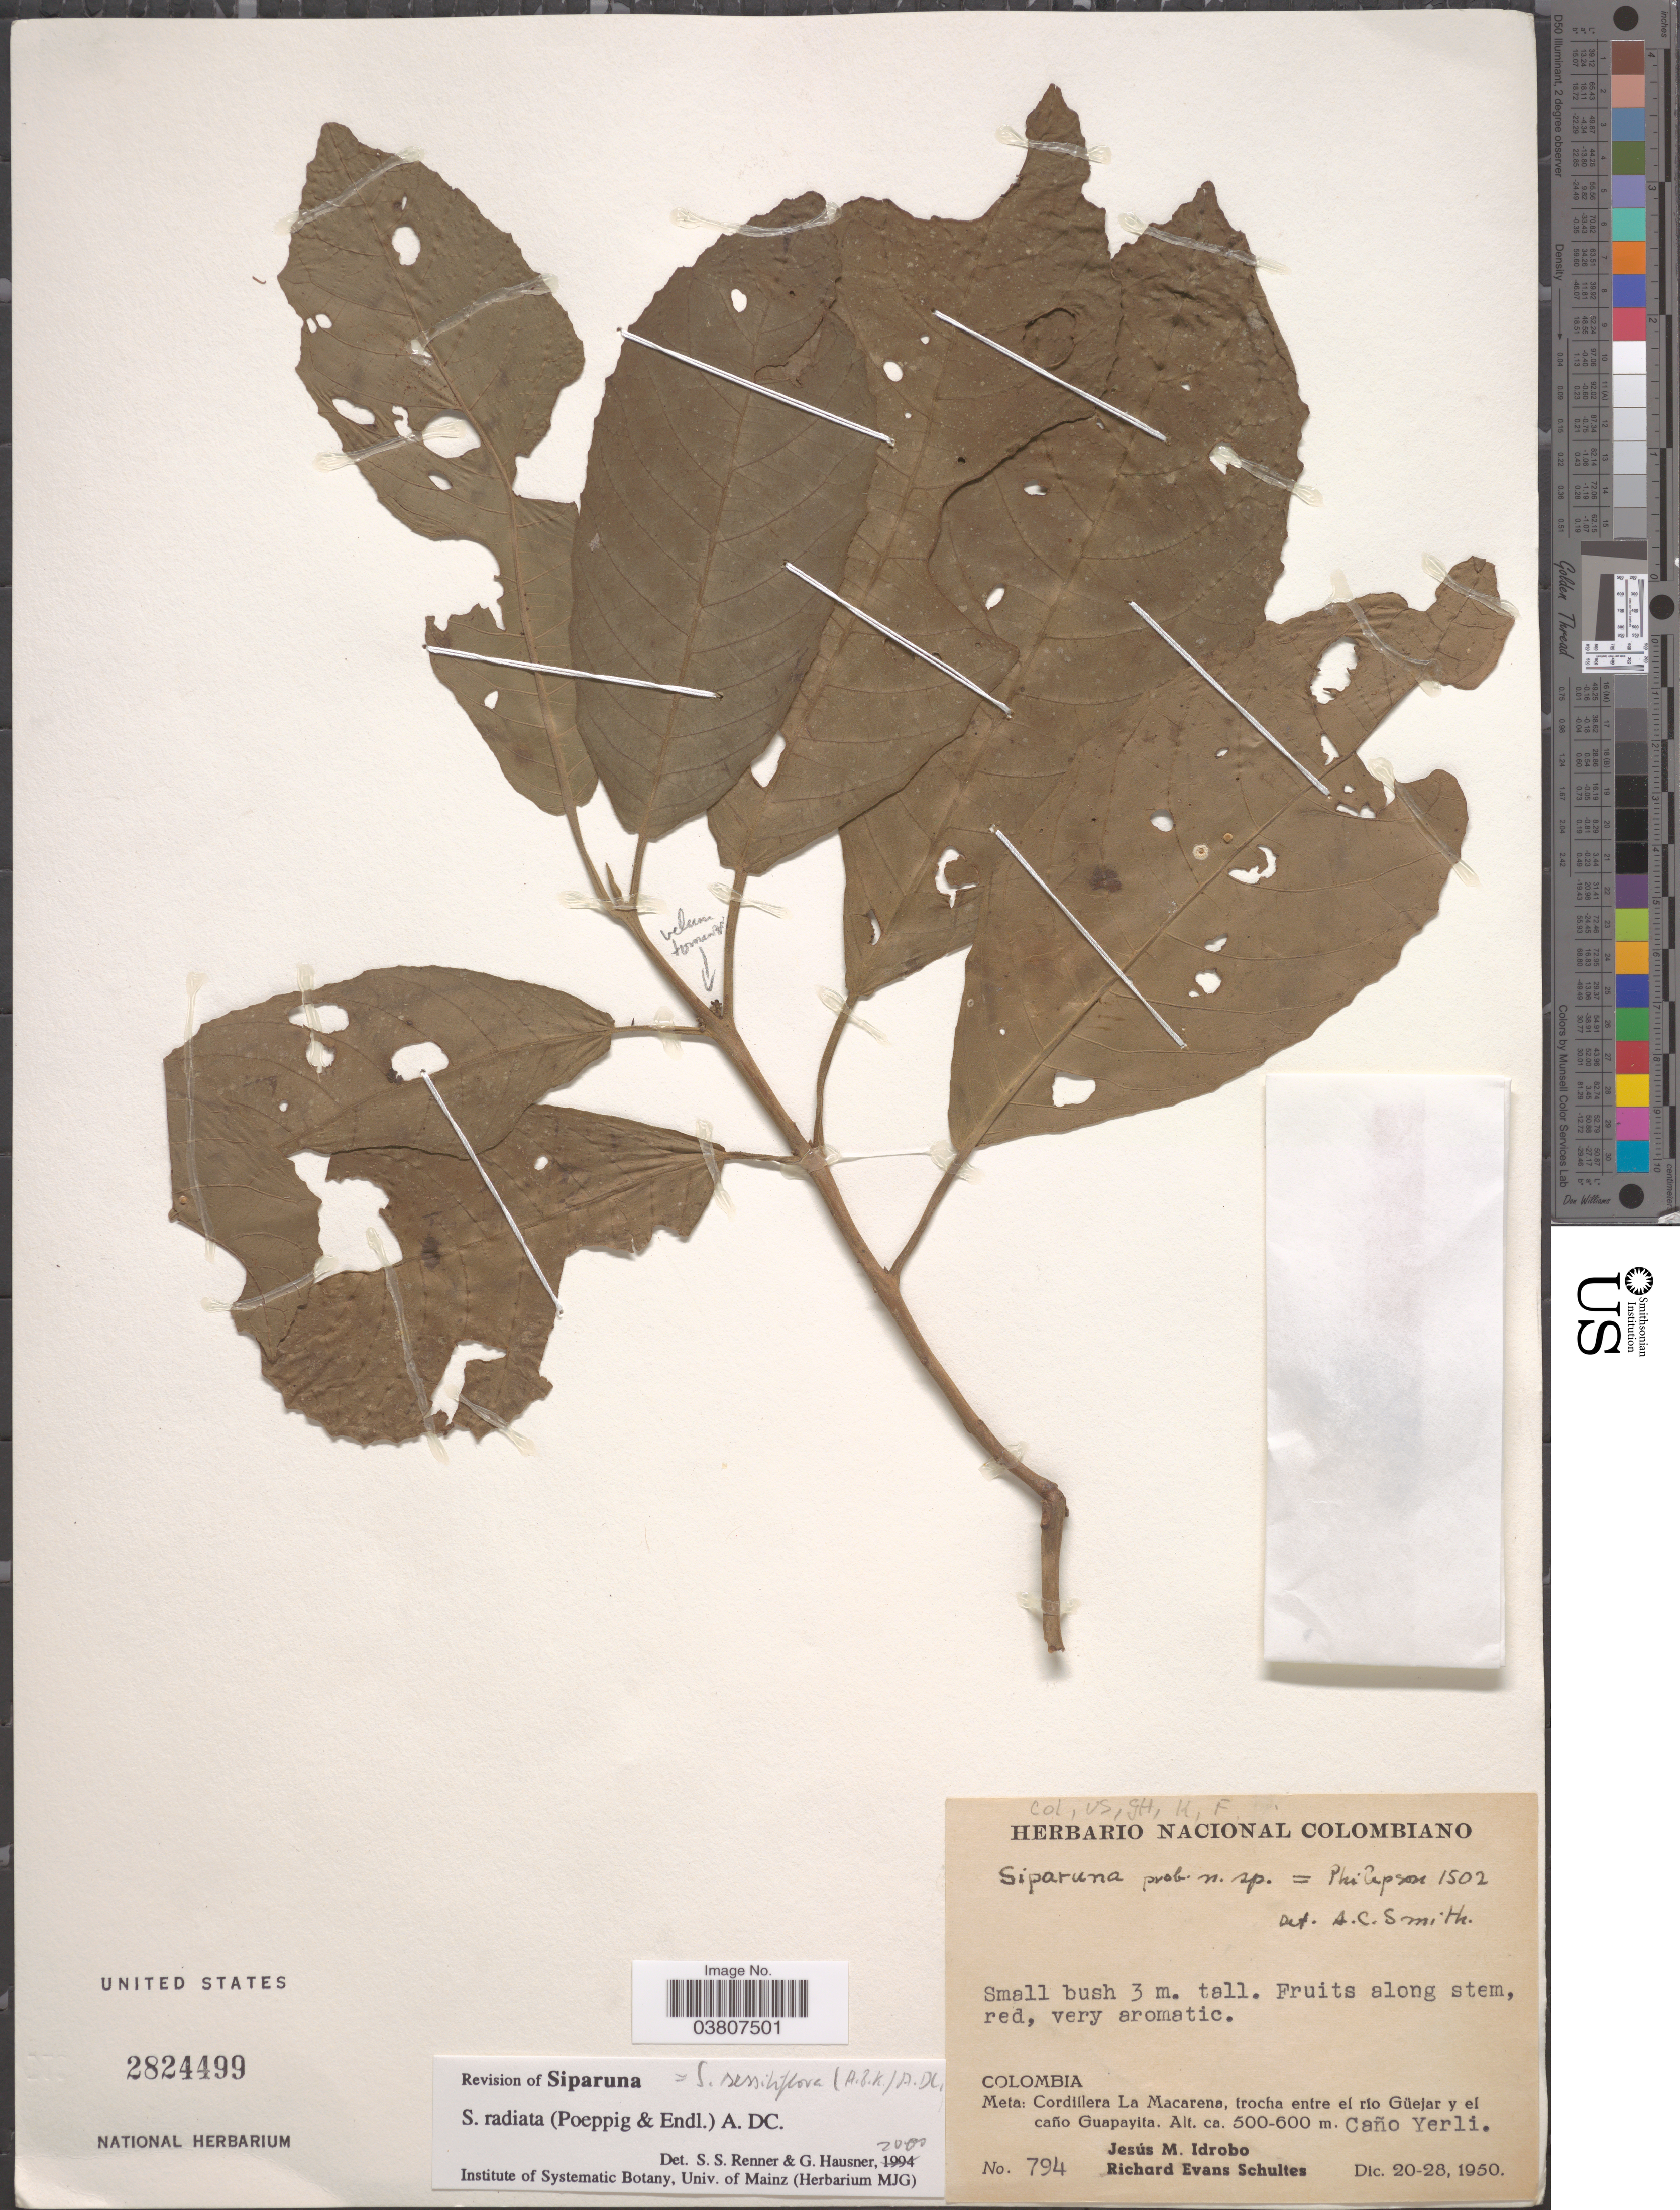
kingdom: Plantae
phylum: Tracheophyta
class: Magnoliopsida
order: Laurales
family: Siparunaceae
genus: Siparuna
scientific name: Siparuna sessiliflora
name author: (Kunth) A. DC.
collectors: J. M. Idrobo & R. E. Schultes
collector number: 794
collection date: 1950-12-20/1950-12-28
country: Colombia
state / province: Meta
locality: Cordillera La Macarena, trocha entre el río Güejar y el caño Guapayita. Caño Yerli.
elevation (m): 500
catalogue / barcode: US 2824499